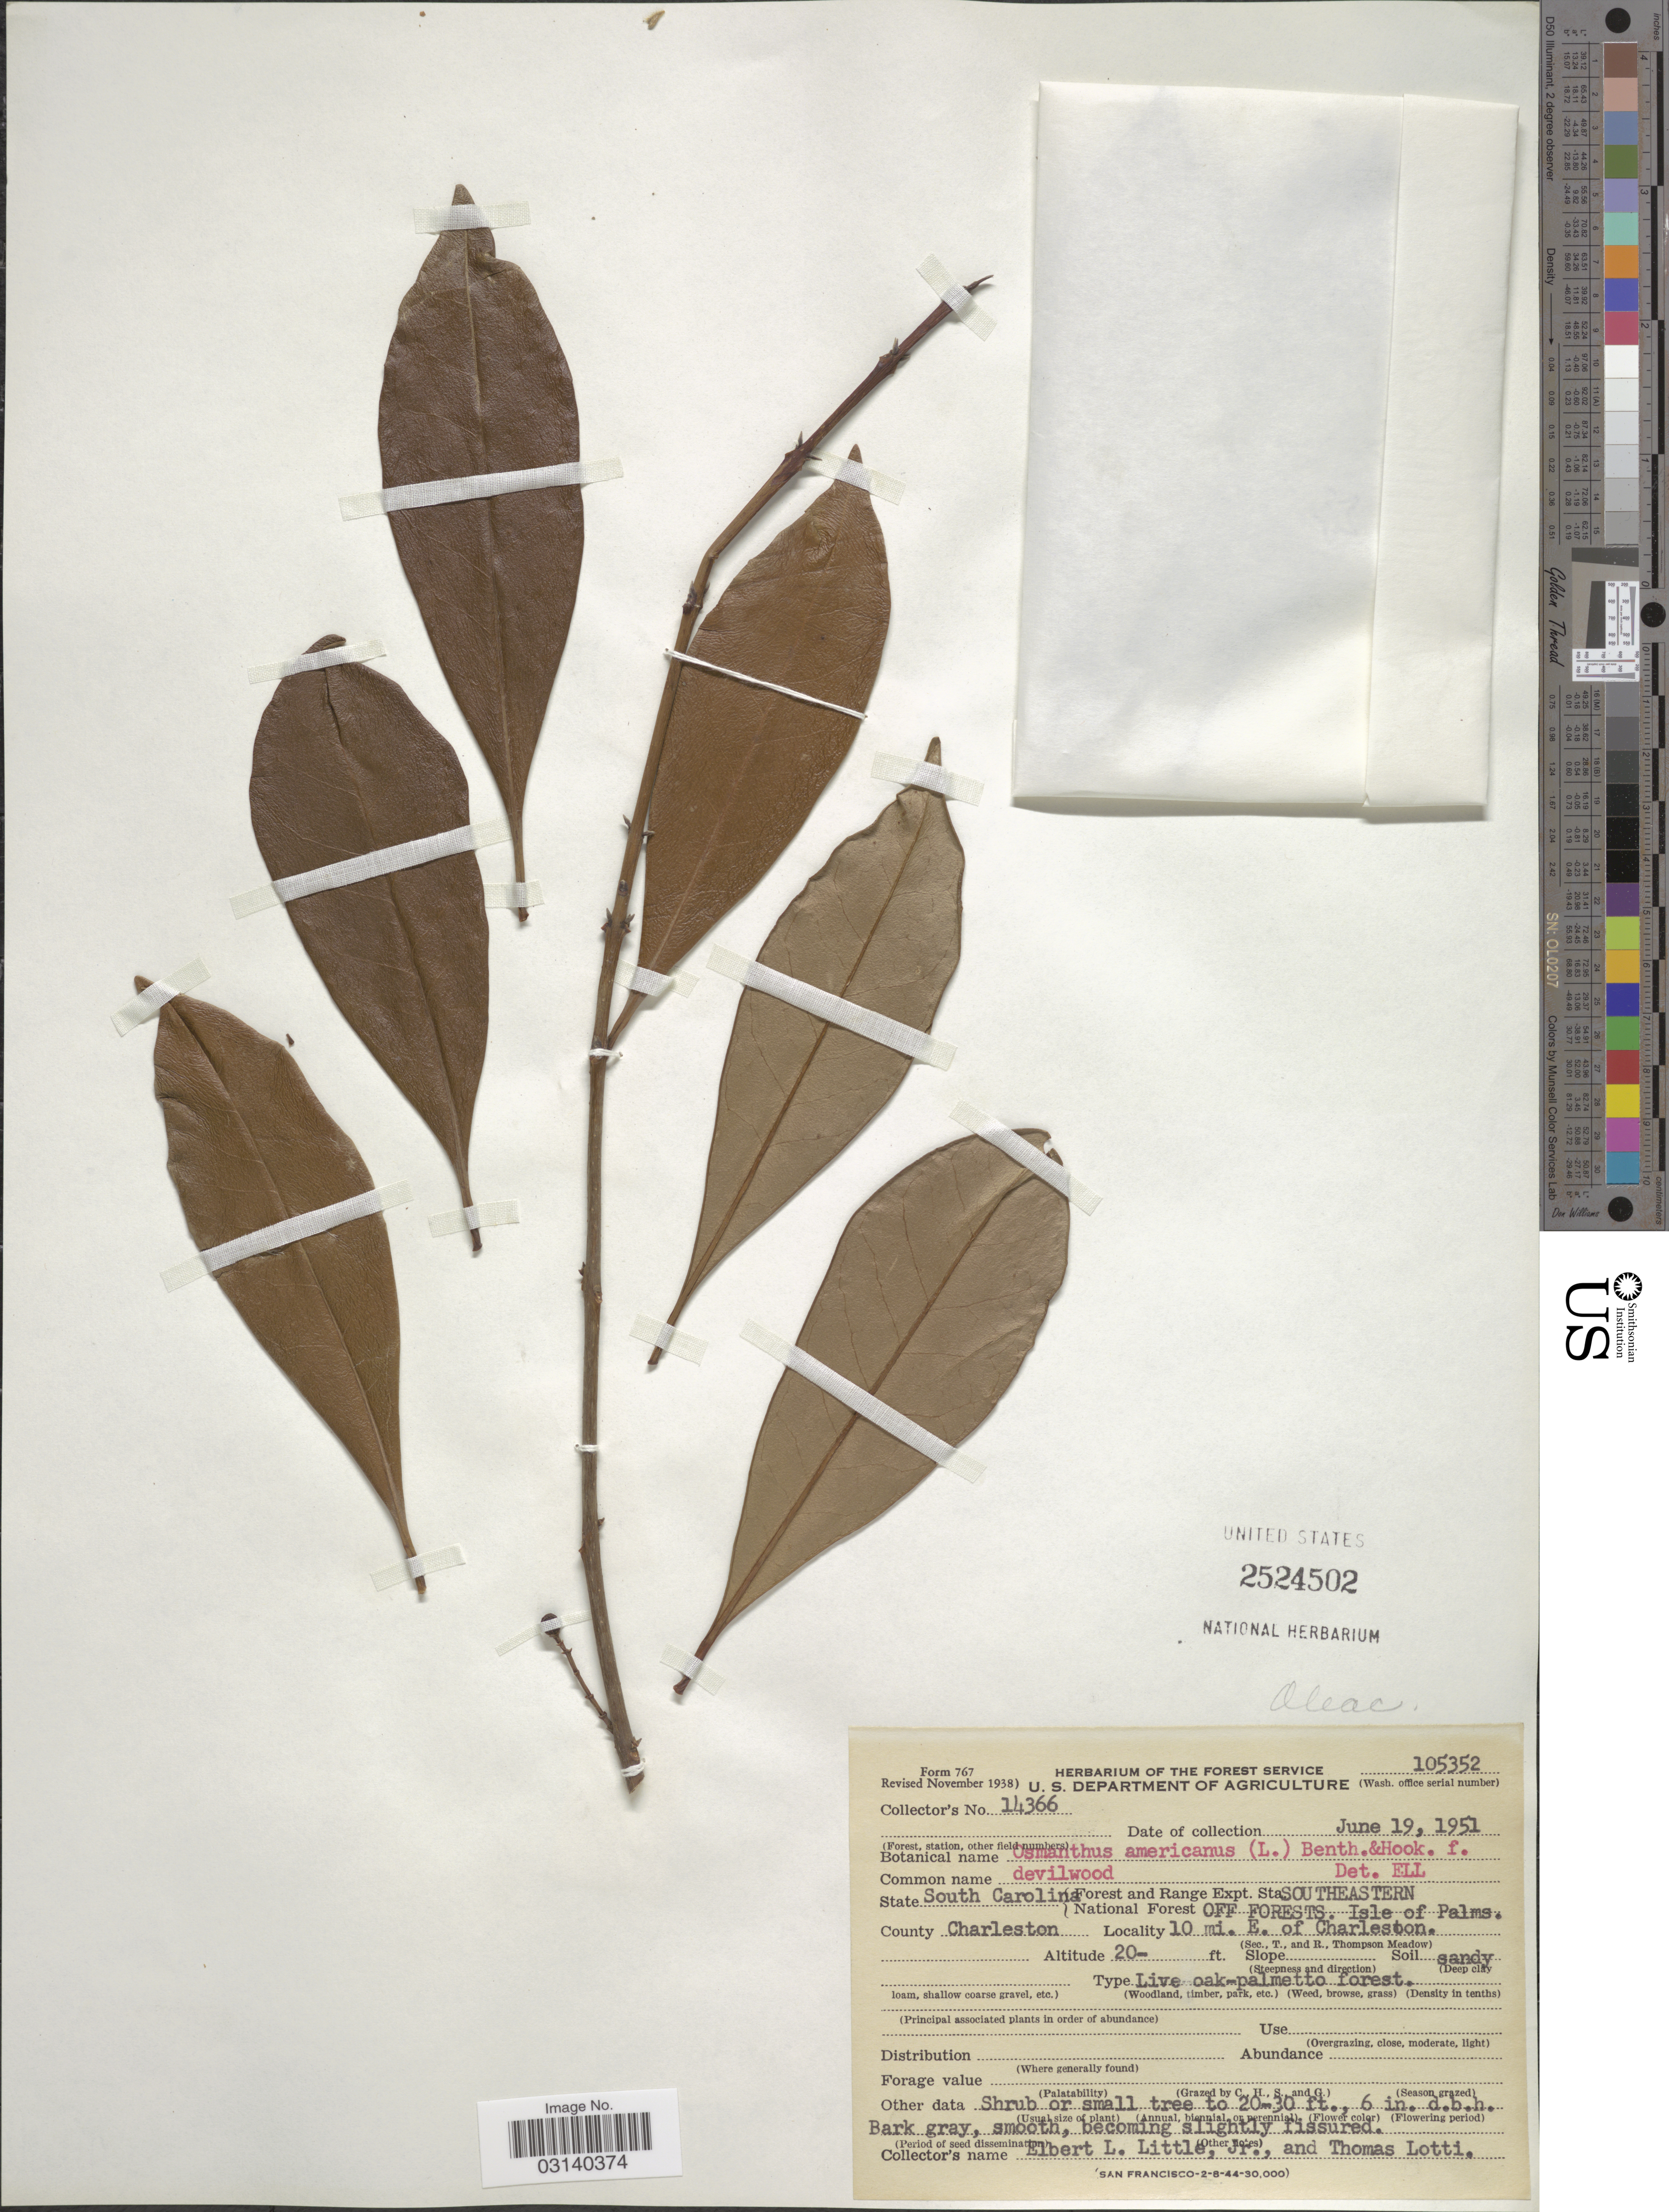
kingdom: Plantae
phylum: Tracheophyta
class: Magnoliopsida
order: Lamiales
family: Oleaceae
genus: Osmanthus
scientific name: Osmanthus americanus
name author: (L.) A. Gray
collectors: E. L. Little & T. Lotti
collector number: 14366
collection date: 1951-06-19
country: United States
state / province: South Carolina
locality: Forest and Range Expt. Sta. National Forest Southeastern Off Forests. Isle of Palms. County Charleston. 10 mi. E. of Charleston.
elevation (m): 6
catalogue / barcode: US 2524502